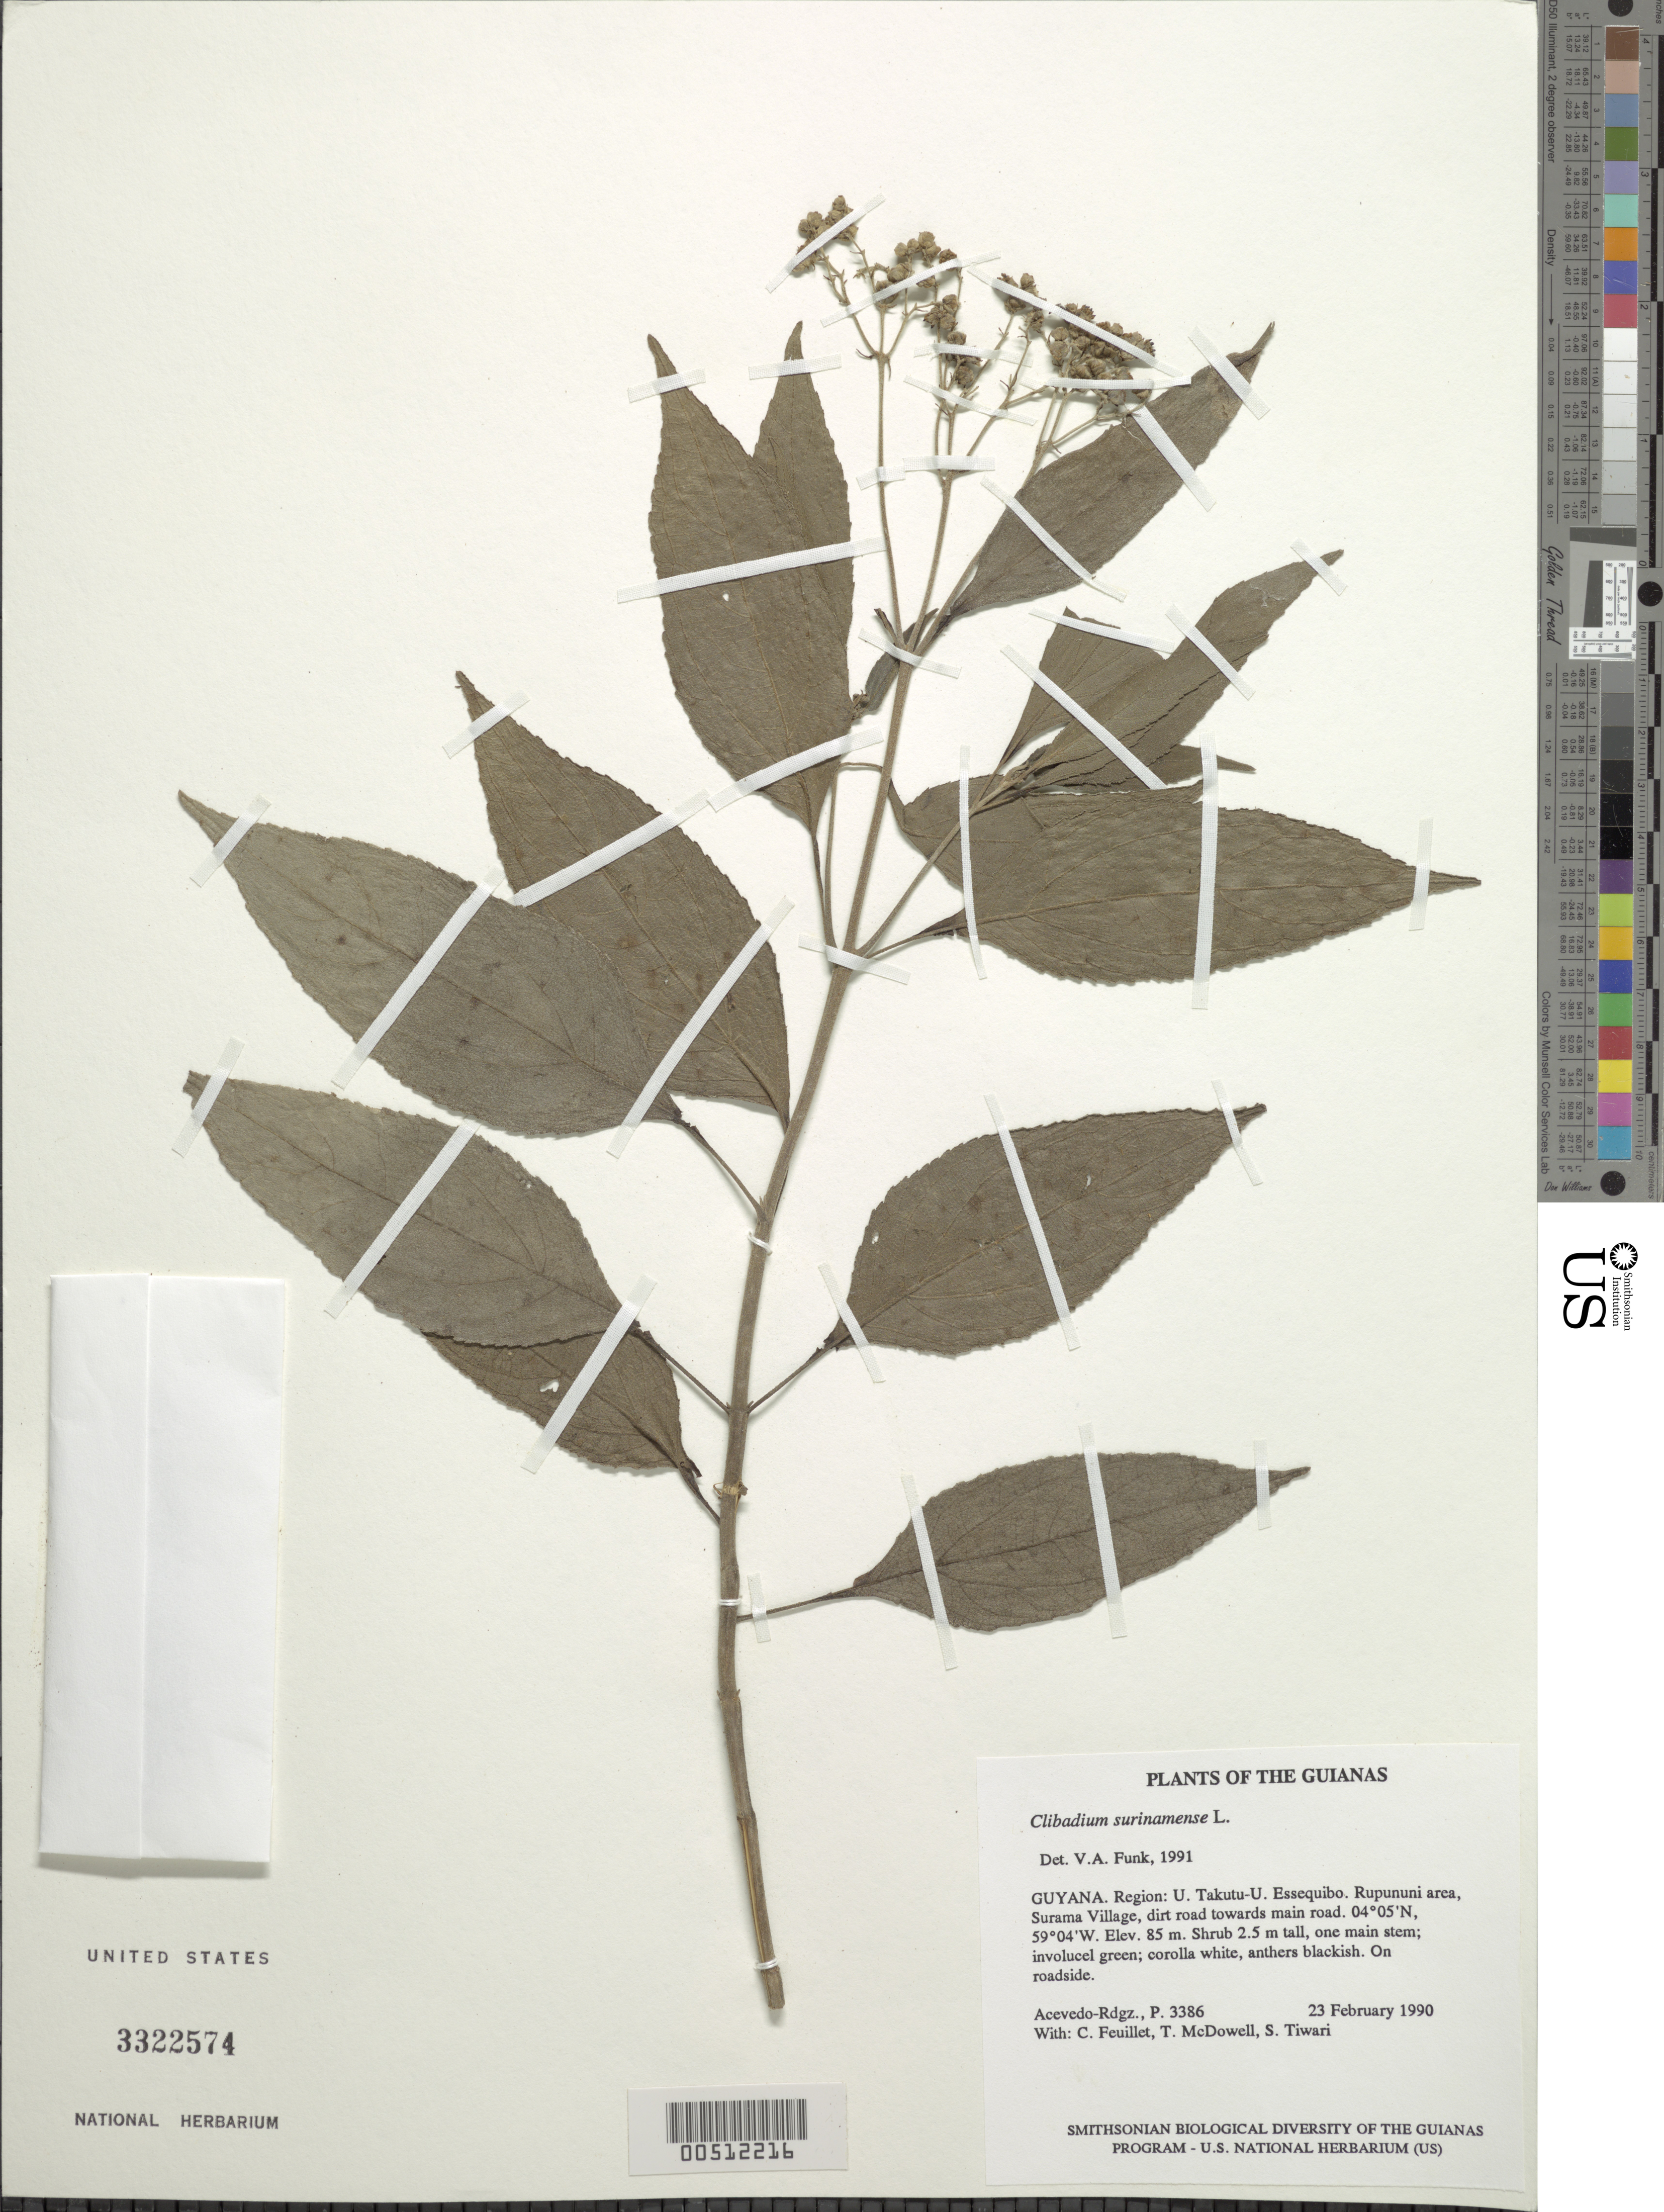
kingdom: Plantae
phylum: Tracheophyta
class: Magnoliopsida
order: Asterales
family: Asteraceae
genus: Clibadium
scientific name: Clibadium surinamense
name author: L.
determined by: Funk, Vicki A., (BOT), Smithsonian Institution - National Museum of Natural History (UNITED STATES)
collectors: P. Acevedo-Rodr., C. Feuillet, T. McDowell & S. Tiwari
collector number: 3386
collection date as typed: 23 Feb 1990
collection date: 1990-02-23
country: Guyana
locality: U. Takutu - U. Essequibo. Rupununi area, Surama Village, dirt road towards main road.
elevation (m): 85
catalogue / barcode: US 3322574